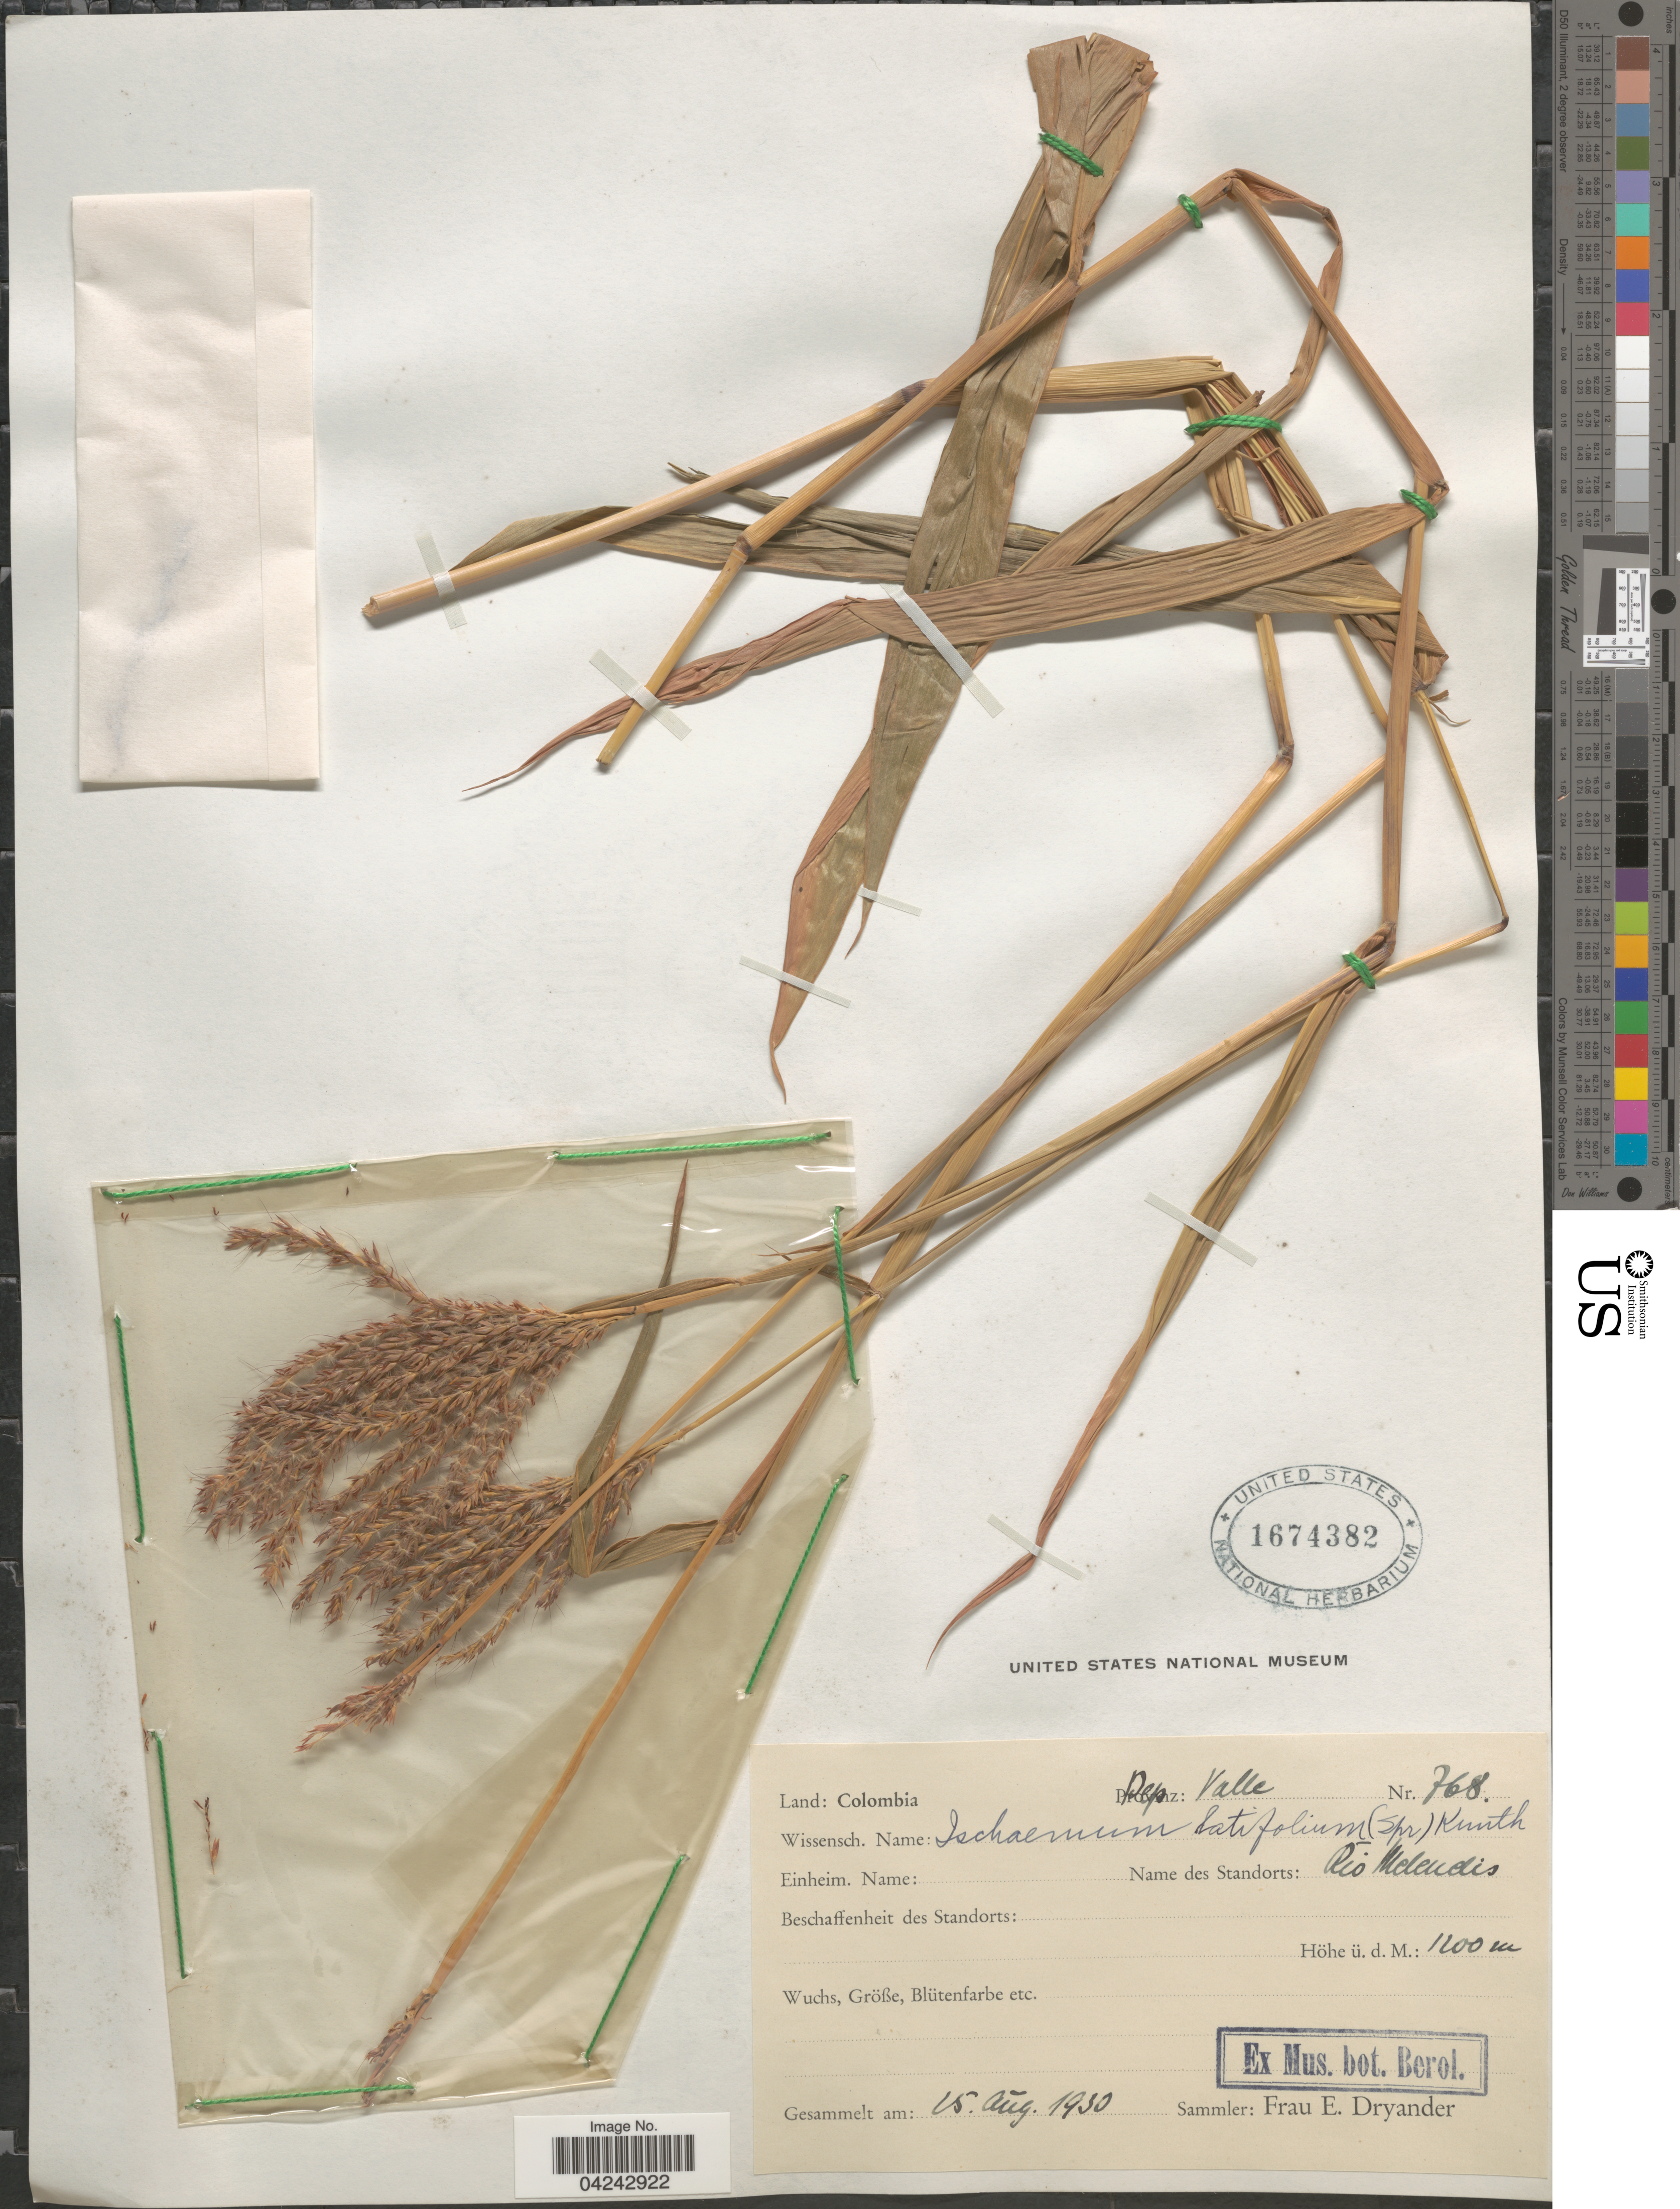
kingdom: Plantae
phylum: Tracheophyta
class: Liliopsida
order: Poales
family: Poaceae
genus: Ischaemum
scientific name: Ischaemum latifolium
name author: (Spreng.) Kunth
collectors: F. Dryander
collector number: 768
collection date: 1930-08-15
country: Colombia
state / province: Valle del Cauca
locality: Dep. Valle. Rio Melendis.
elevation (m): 1200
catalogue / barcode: US 1674382